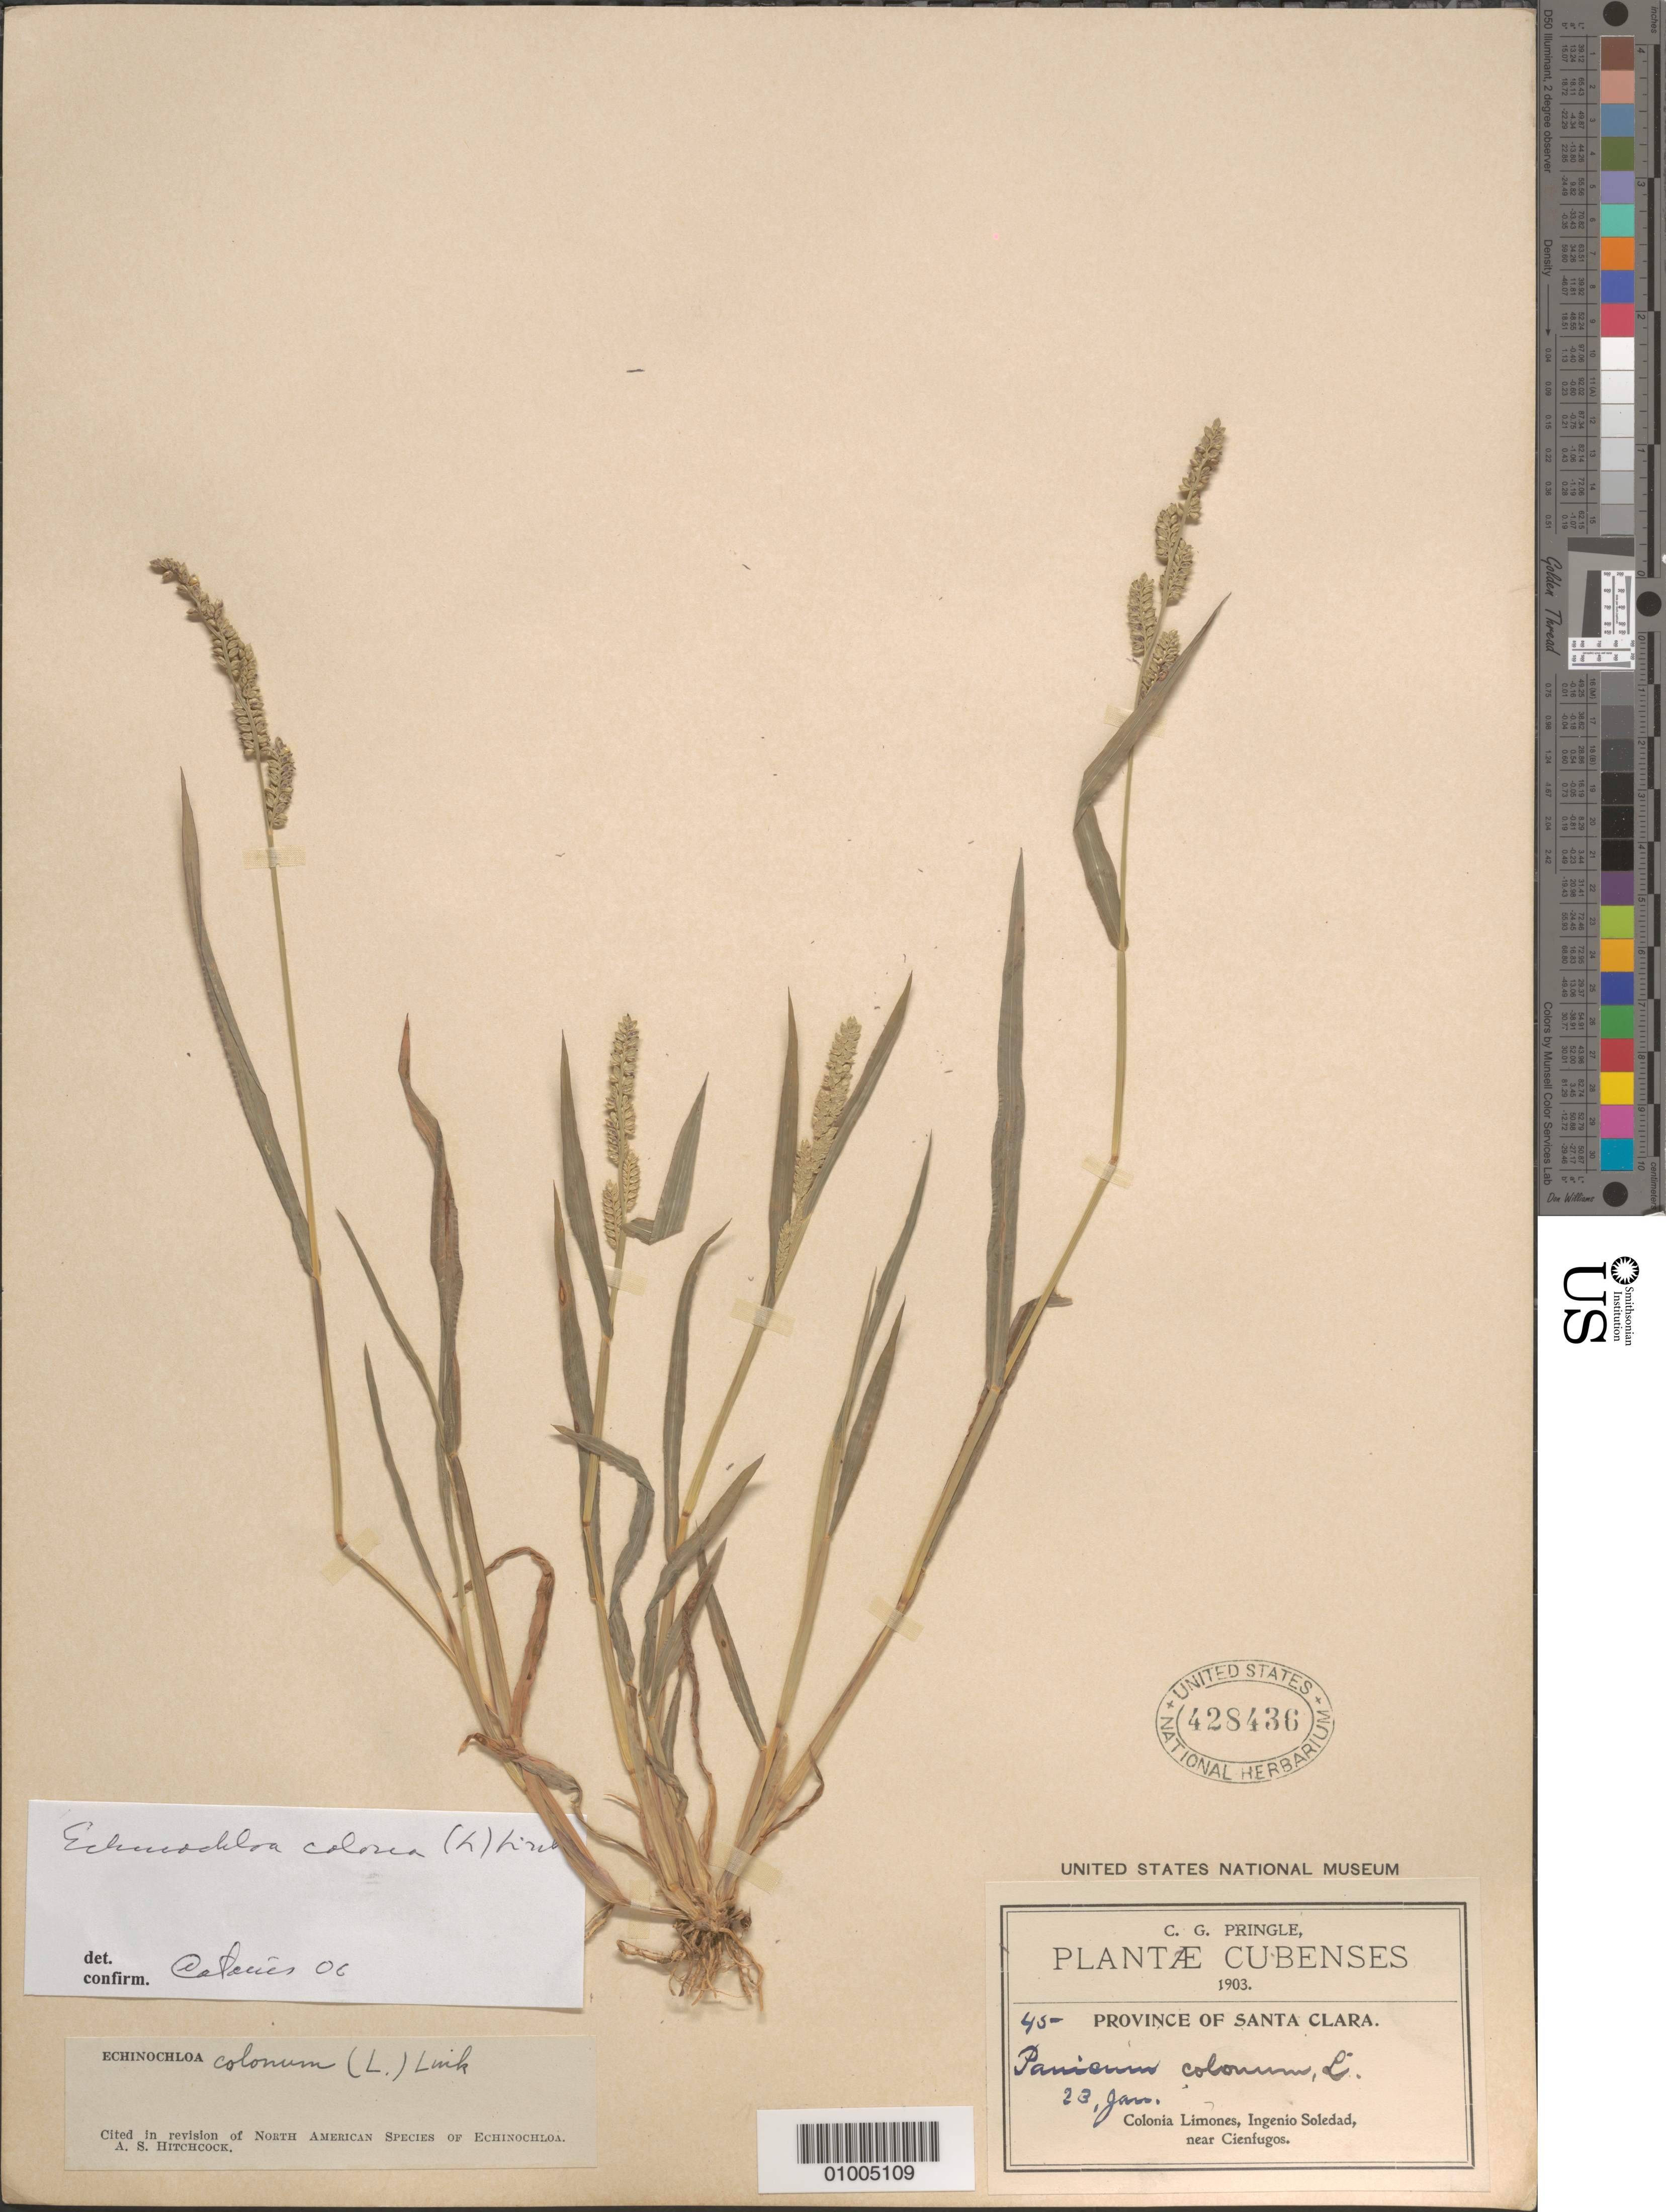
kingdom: Plantae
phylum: Tracheophyta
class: Liliopsida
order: Poales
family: Poaceae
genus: Echinochloa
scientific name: Echinochloa colona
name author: (L.) Link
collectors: C. G. Pringle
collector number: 45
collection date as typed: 23 Jan 1903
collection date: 1903-01-23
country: Cuba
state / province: Cienfuegos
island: Cuba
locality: Cienfuegos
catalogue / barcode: US 428436